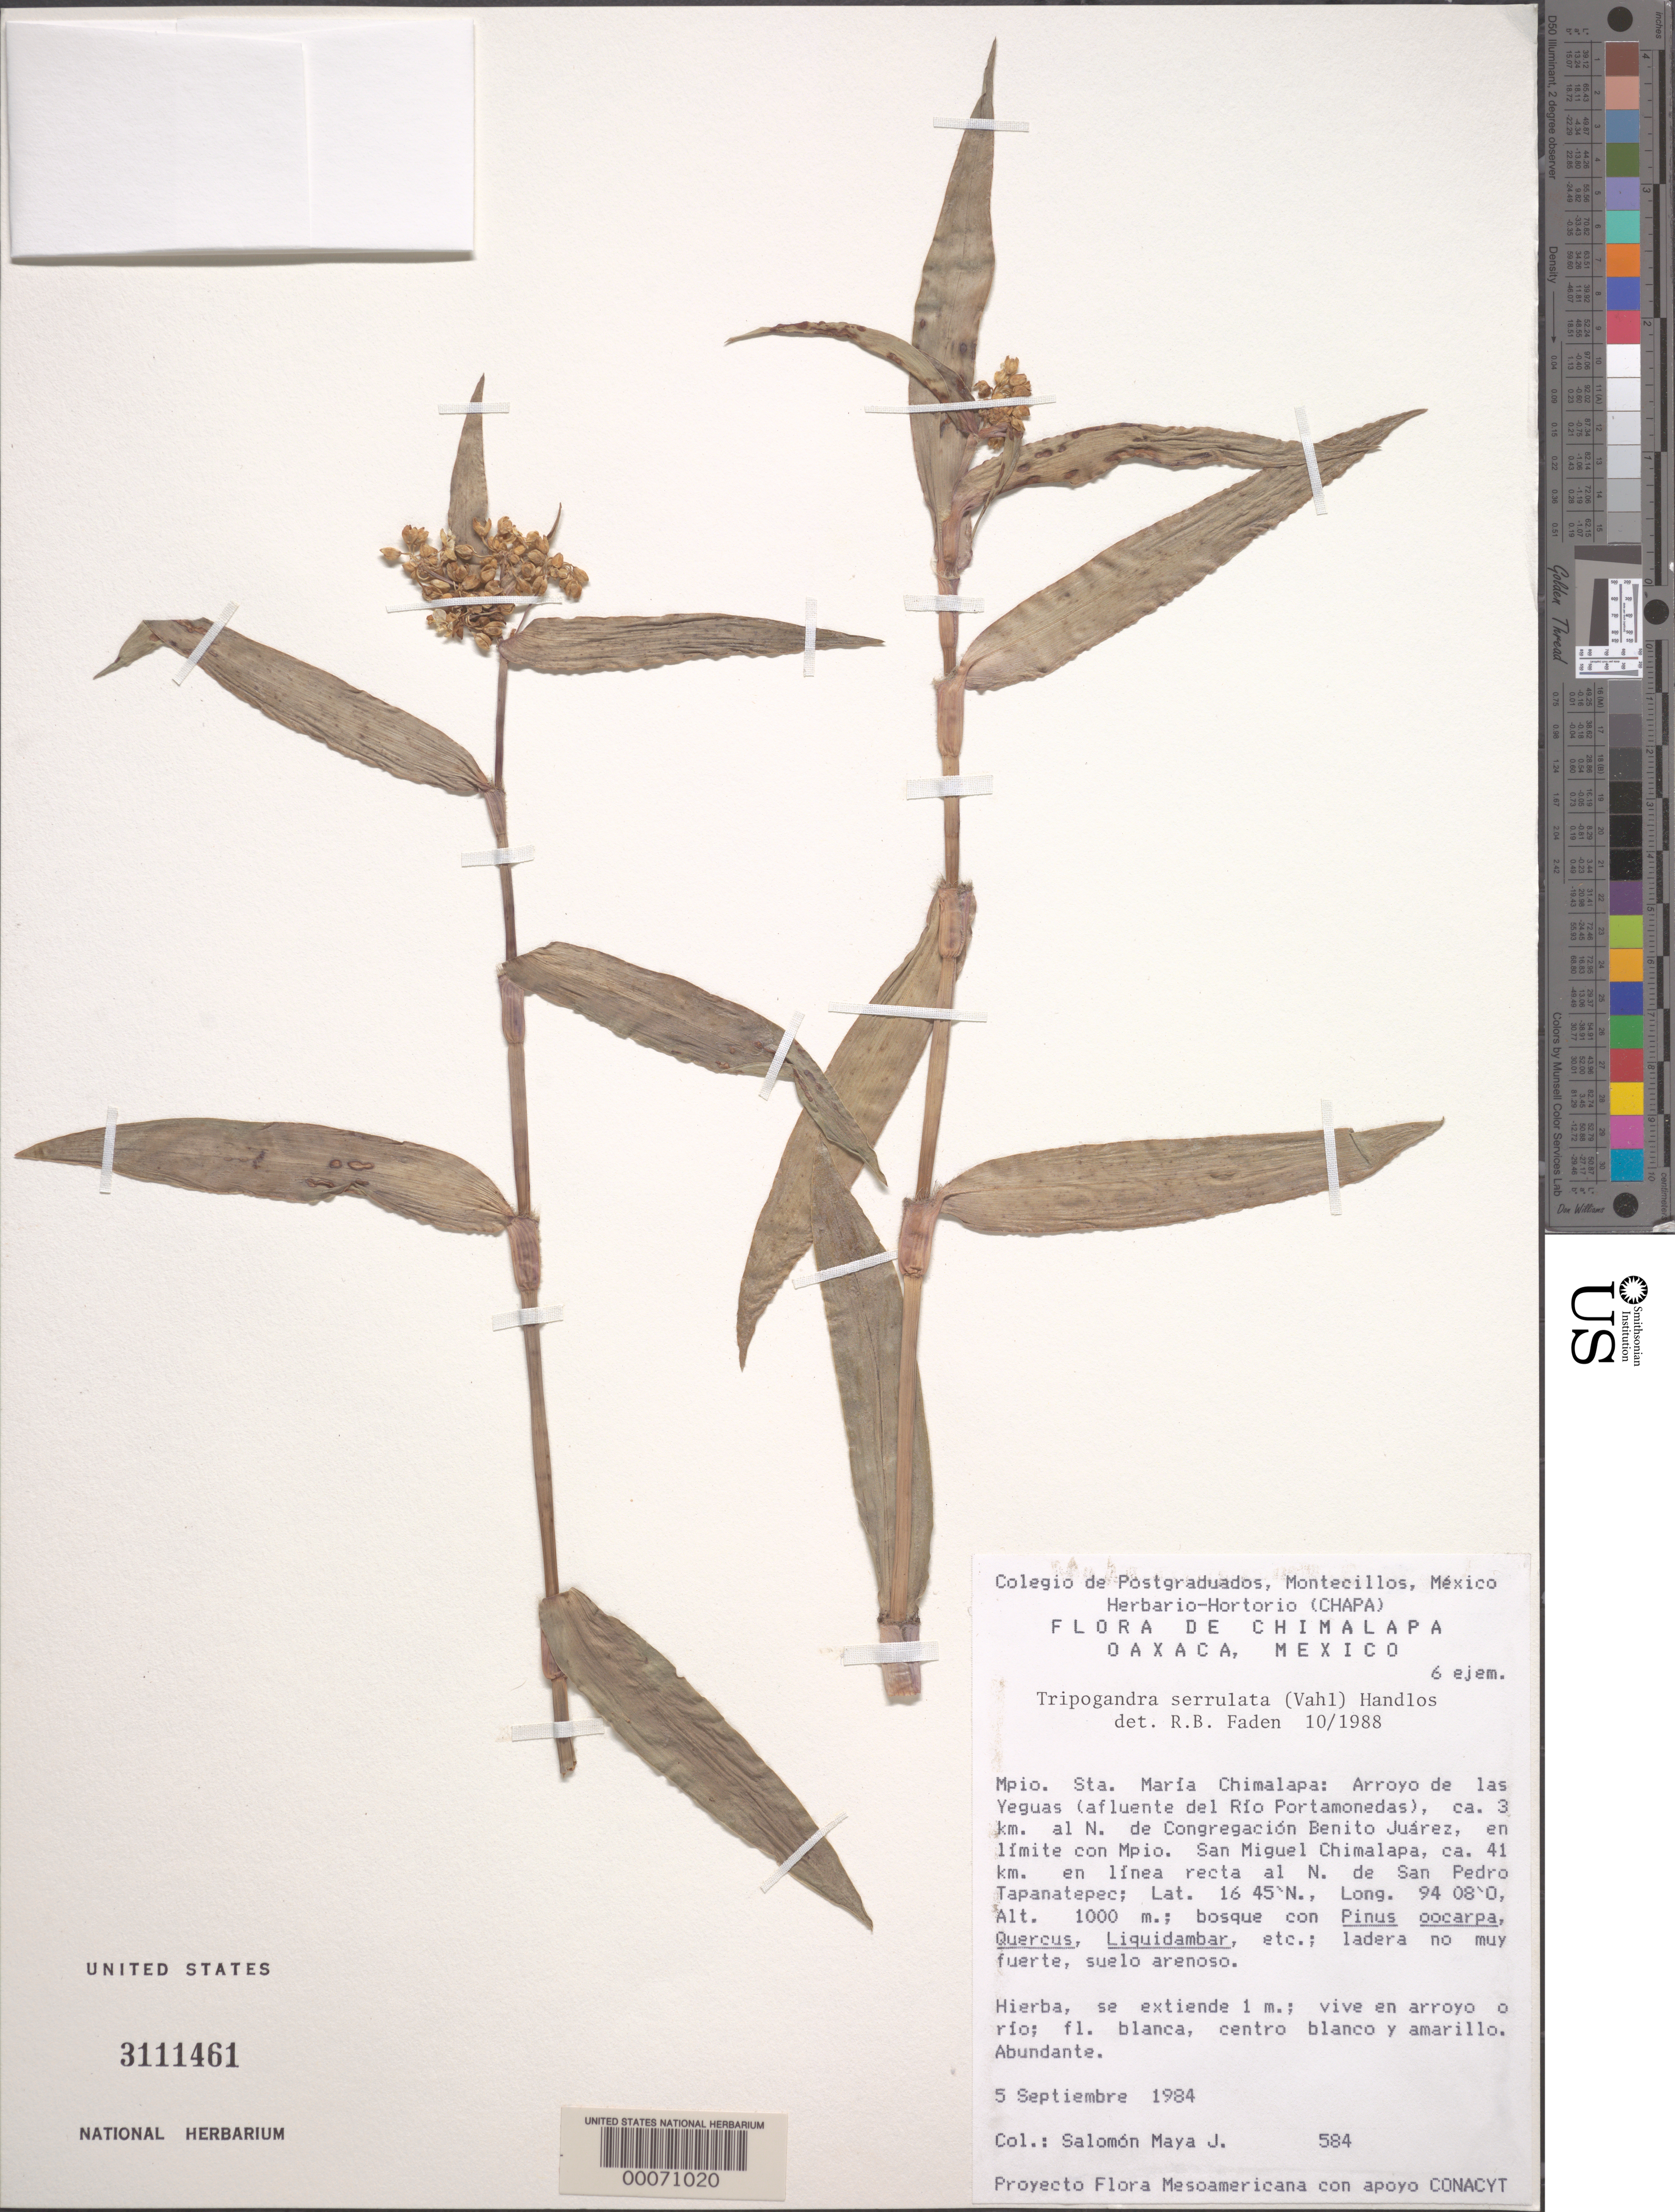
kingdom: Plantae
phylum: Tracheophyta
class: Liliopsida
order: Commelinales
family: Commelinaceae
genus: Tripogandra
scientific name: Tripogandra serrulata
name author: (Vahl) Handlos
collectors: S. Maya J.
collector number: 584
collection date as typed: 05 Sep 1984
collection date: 1984-09-05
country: Mexico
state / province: Oaxaca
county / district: Santa Maria Chimalapa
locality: Yeguas stream (tributary of rio portamonedas), ca. 3 km N of congregacion benito juarez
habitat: Forest with pinus, quercus, liquidambar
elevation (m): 1000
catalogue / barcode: US 3111461